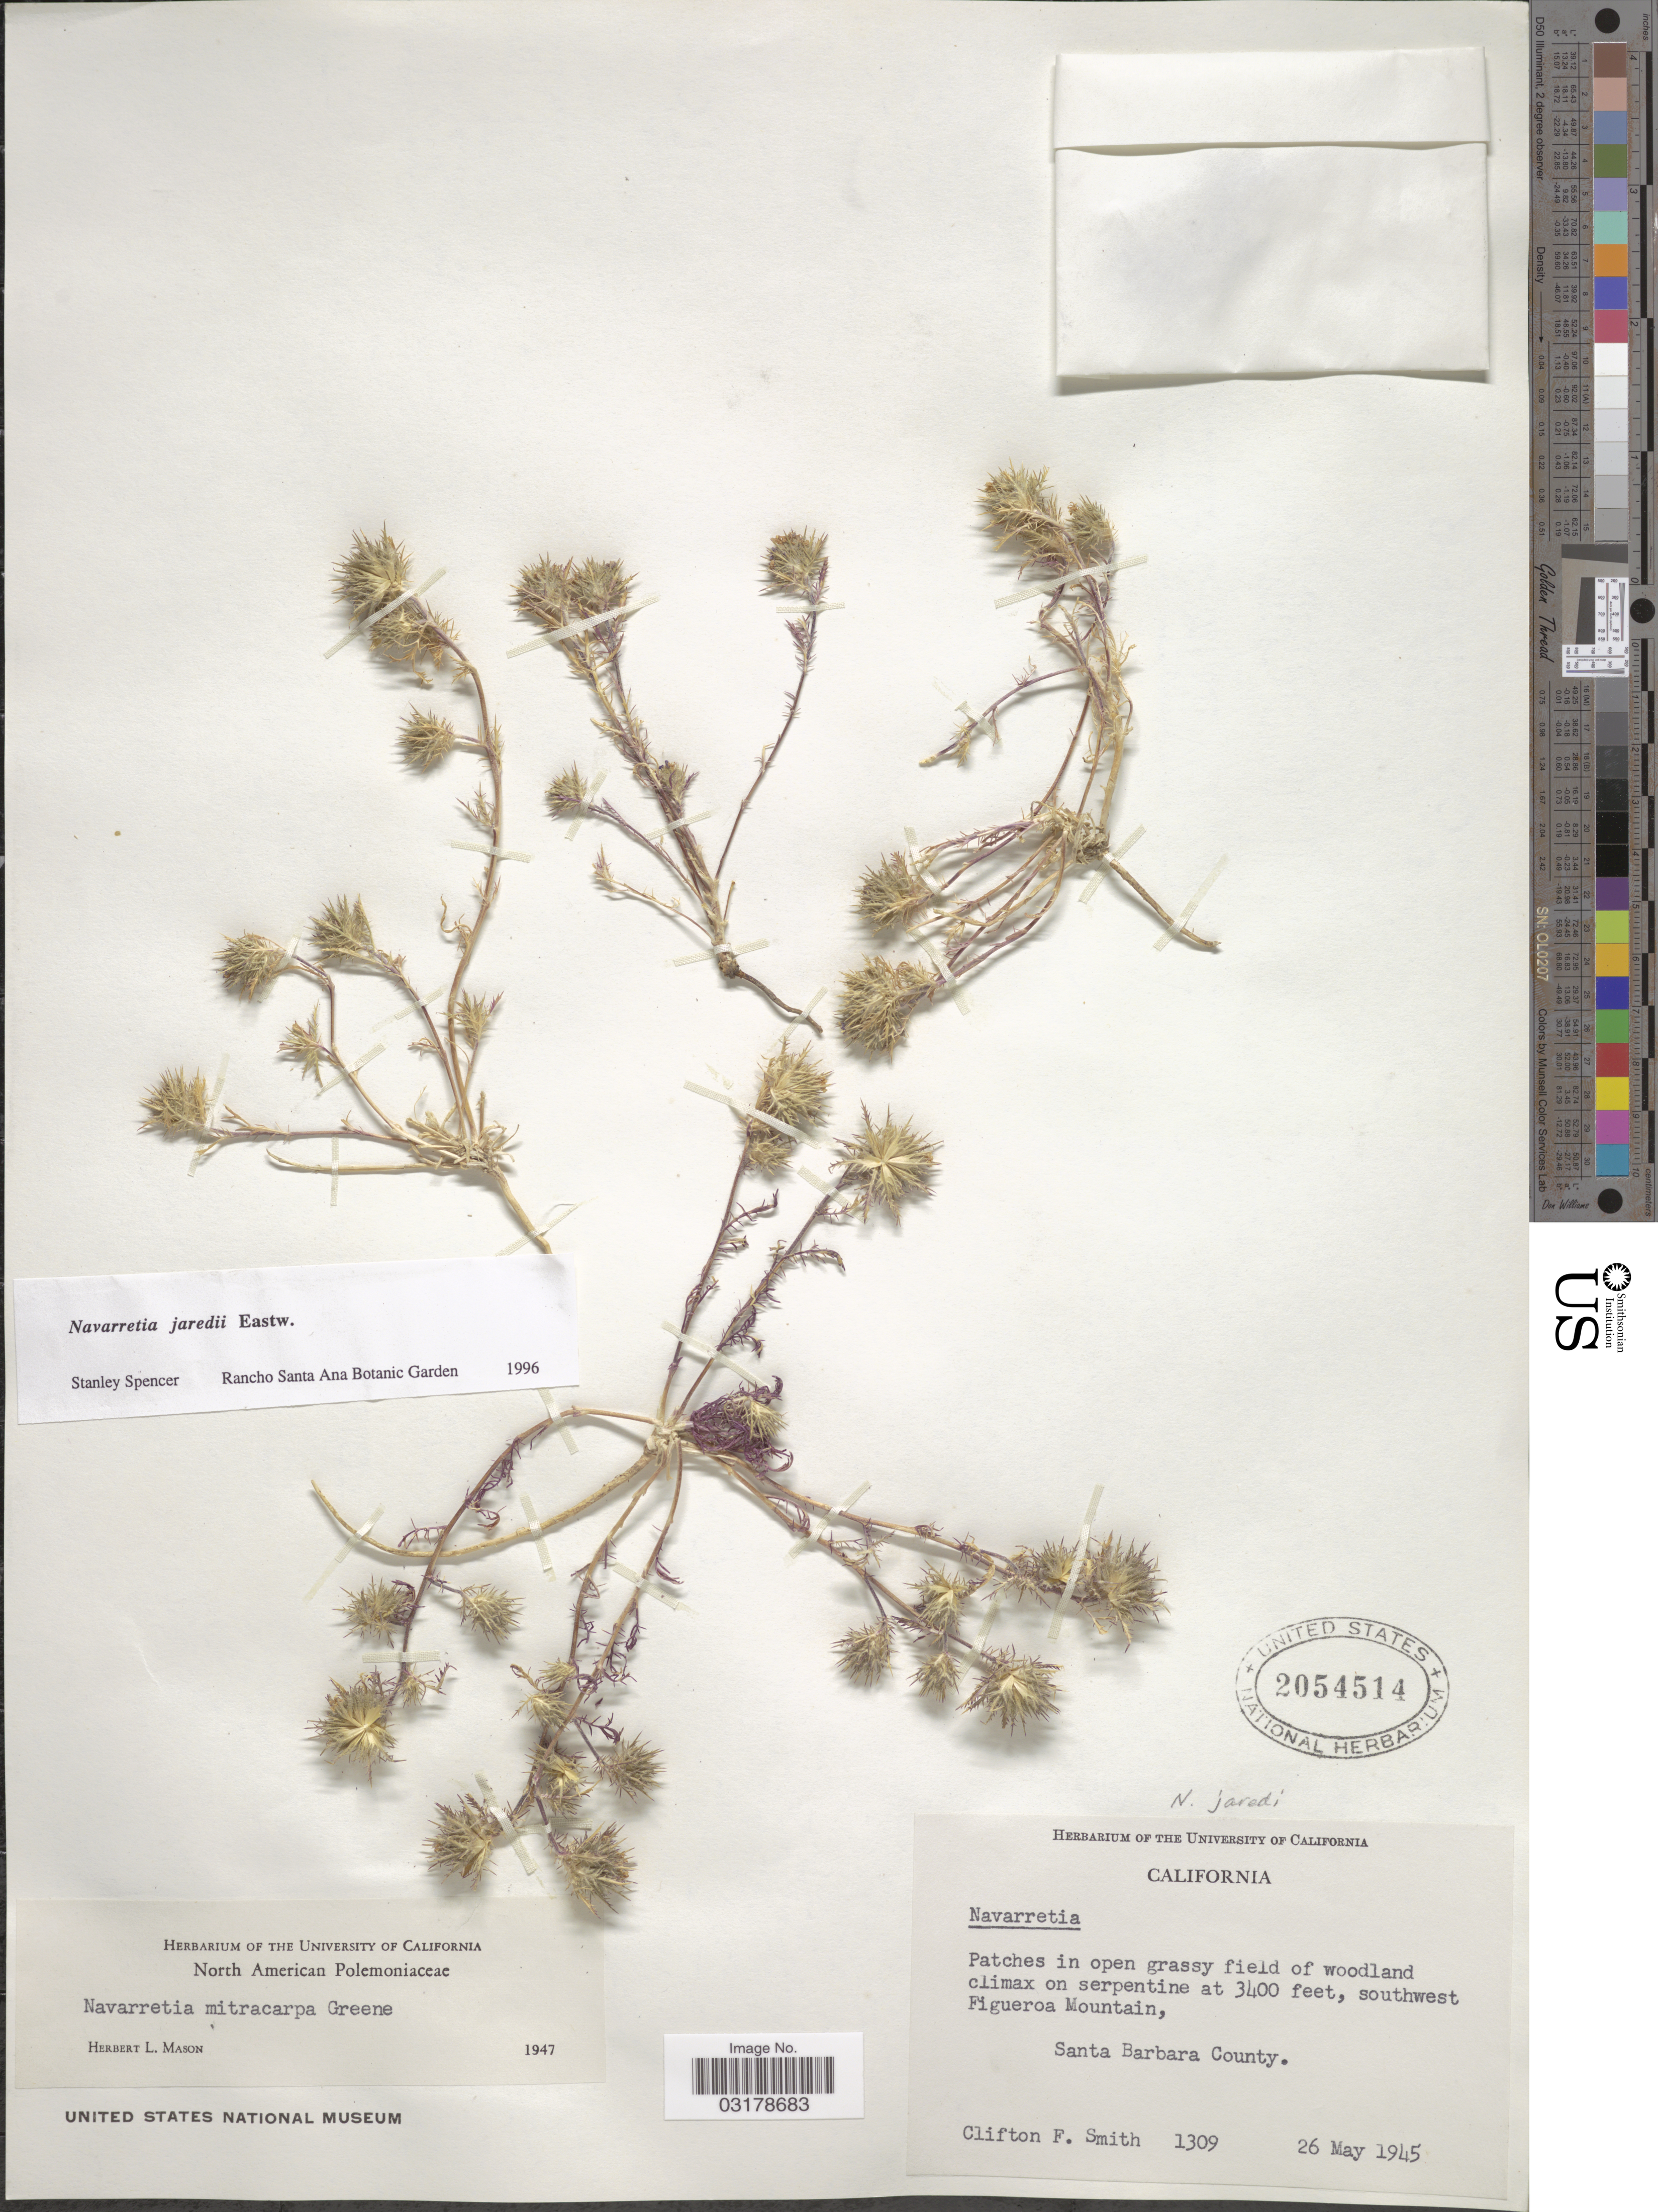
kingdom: Plantae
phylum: Tracheophyta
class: Magnoliopsida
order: Ericales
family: Polemoniaceae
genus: Navarretia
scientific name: Navarretia jaredii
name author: Eastw.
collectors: C. F. Smith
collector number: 1309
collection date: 1945-05-26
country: United States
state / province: California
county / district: Santa Barbara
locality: Southwest Figueroa Mountain, Santa Barbara County.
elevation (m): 1036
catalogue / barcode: US 2054514